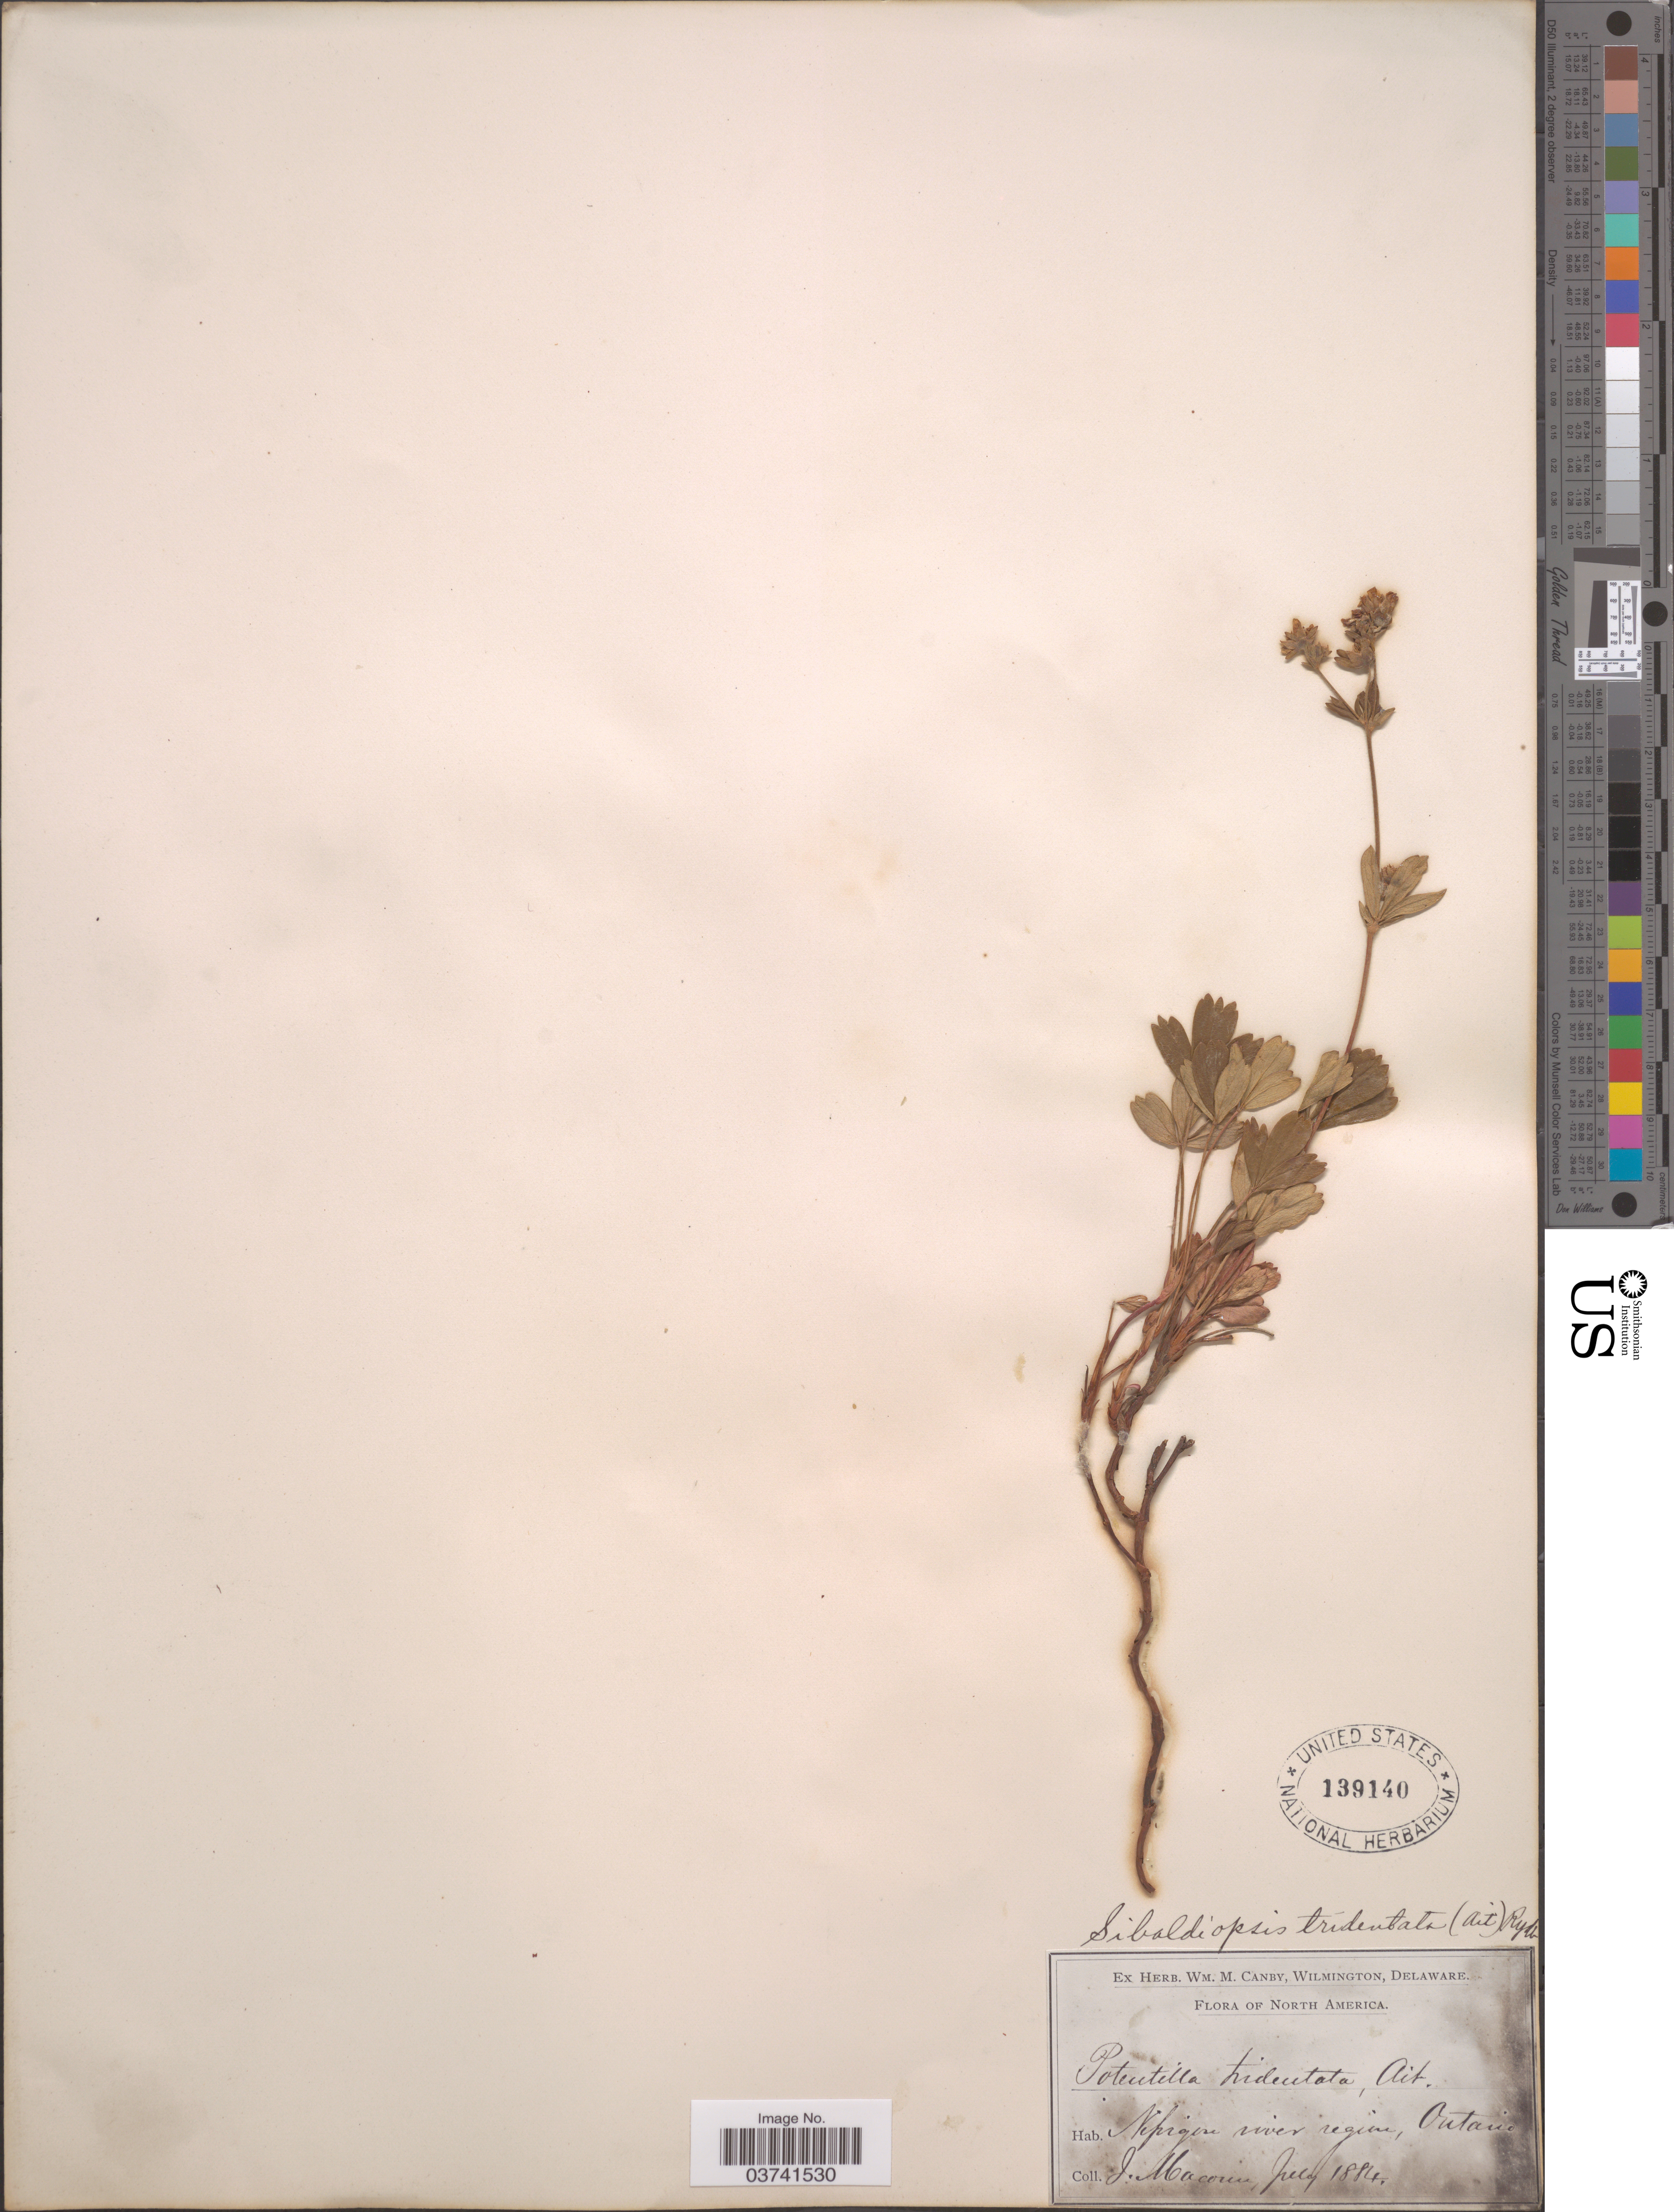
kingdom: Plantae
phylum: Tracheophyta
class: Magnoliopsida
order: Rosales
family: Rosaceae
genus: Potentilla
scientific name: Potentilla tridentata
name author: Aiton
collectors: J. Macoun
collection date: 1884-07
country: Canada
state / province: Ontario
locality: Nipigon river region.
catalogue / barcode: US 139140